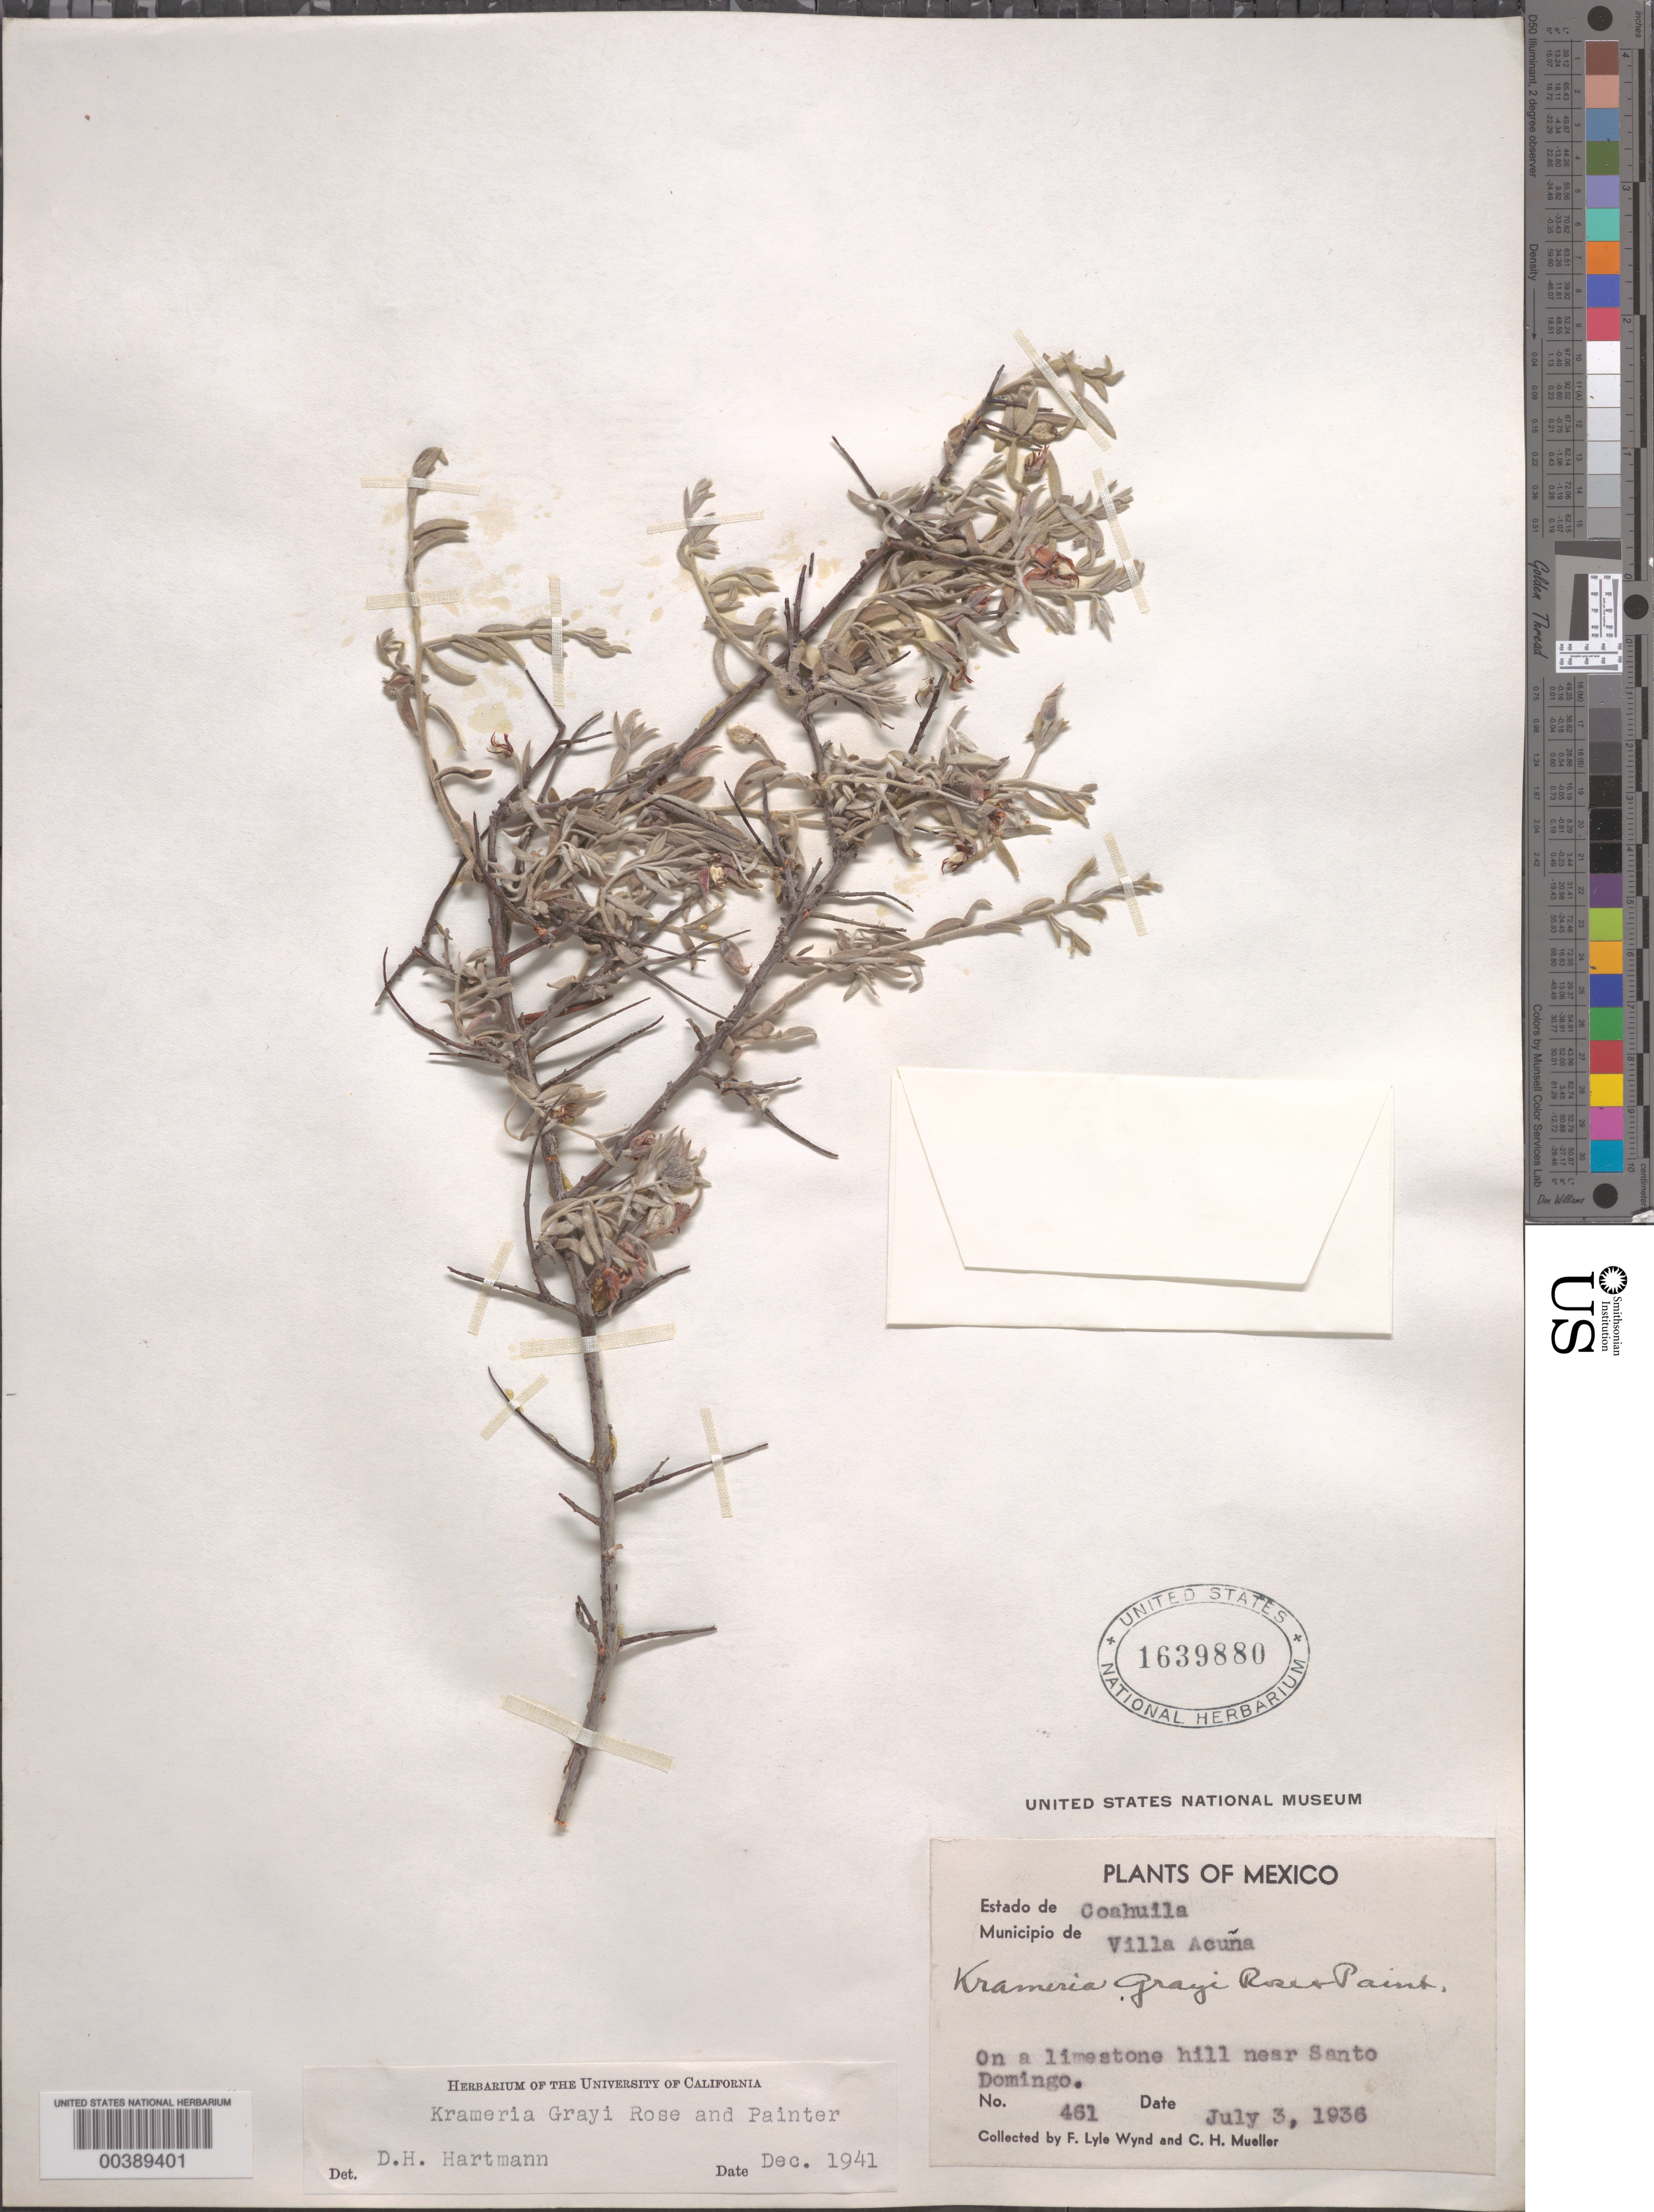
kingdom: Plantae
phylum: Tracheophyta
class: Magnoliopsida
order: Zygophyllales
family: Krameriaceae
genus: Krameria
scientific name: Krameria grayi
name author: Rose & J.H. Painter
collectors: F. L. Wynd & C. H. Muller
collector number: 461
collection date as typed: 03 Jul 1936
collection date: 1936-07-03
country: Mexico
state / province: Coahuila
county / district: Acuña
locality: On hill near Santo Domingo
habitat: On limestone hill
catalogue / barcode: US 1639880